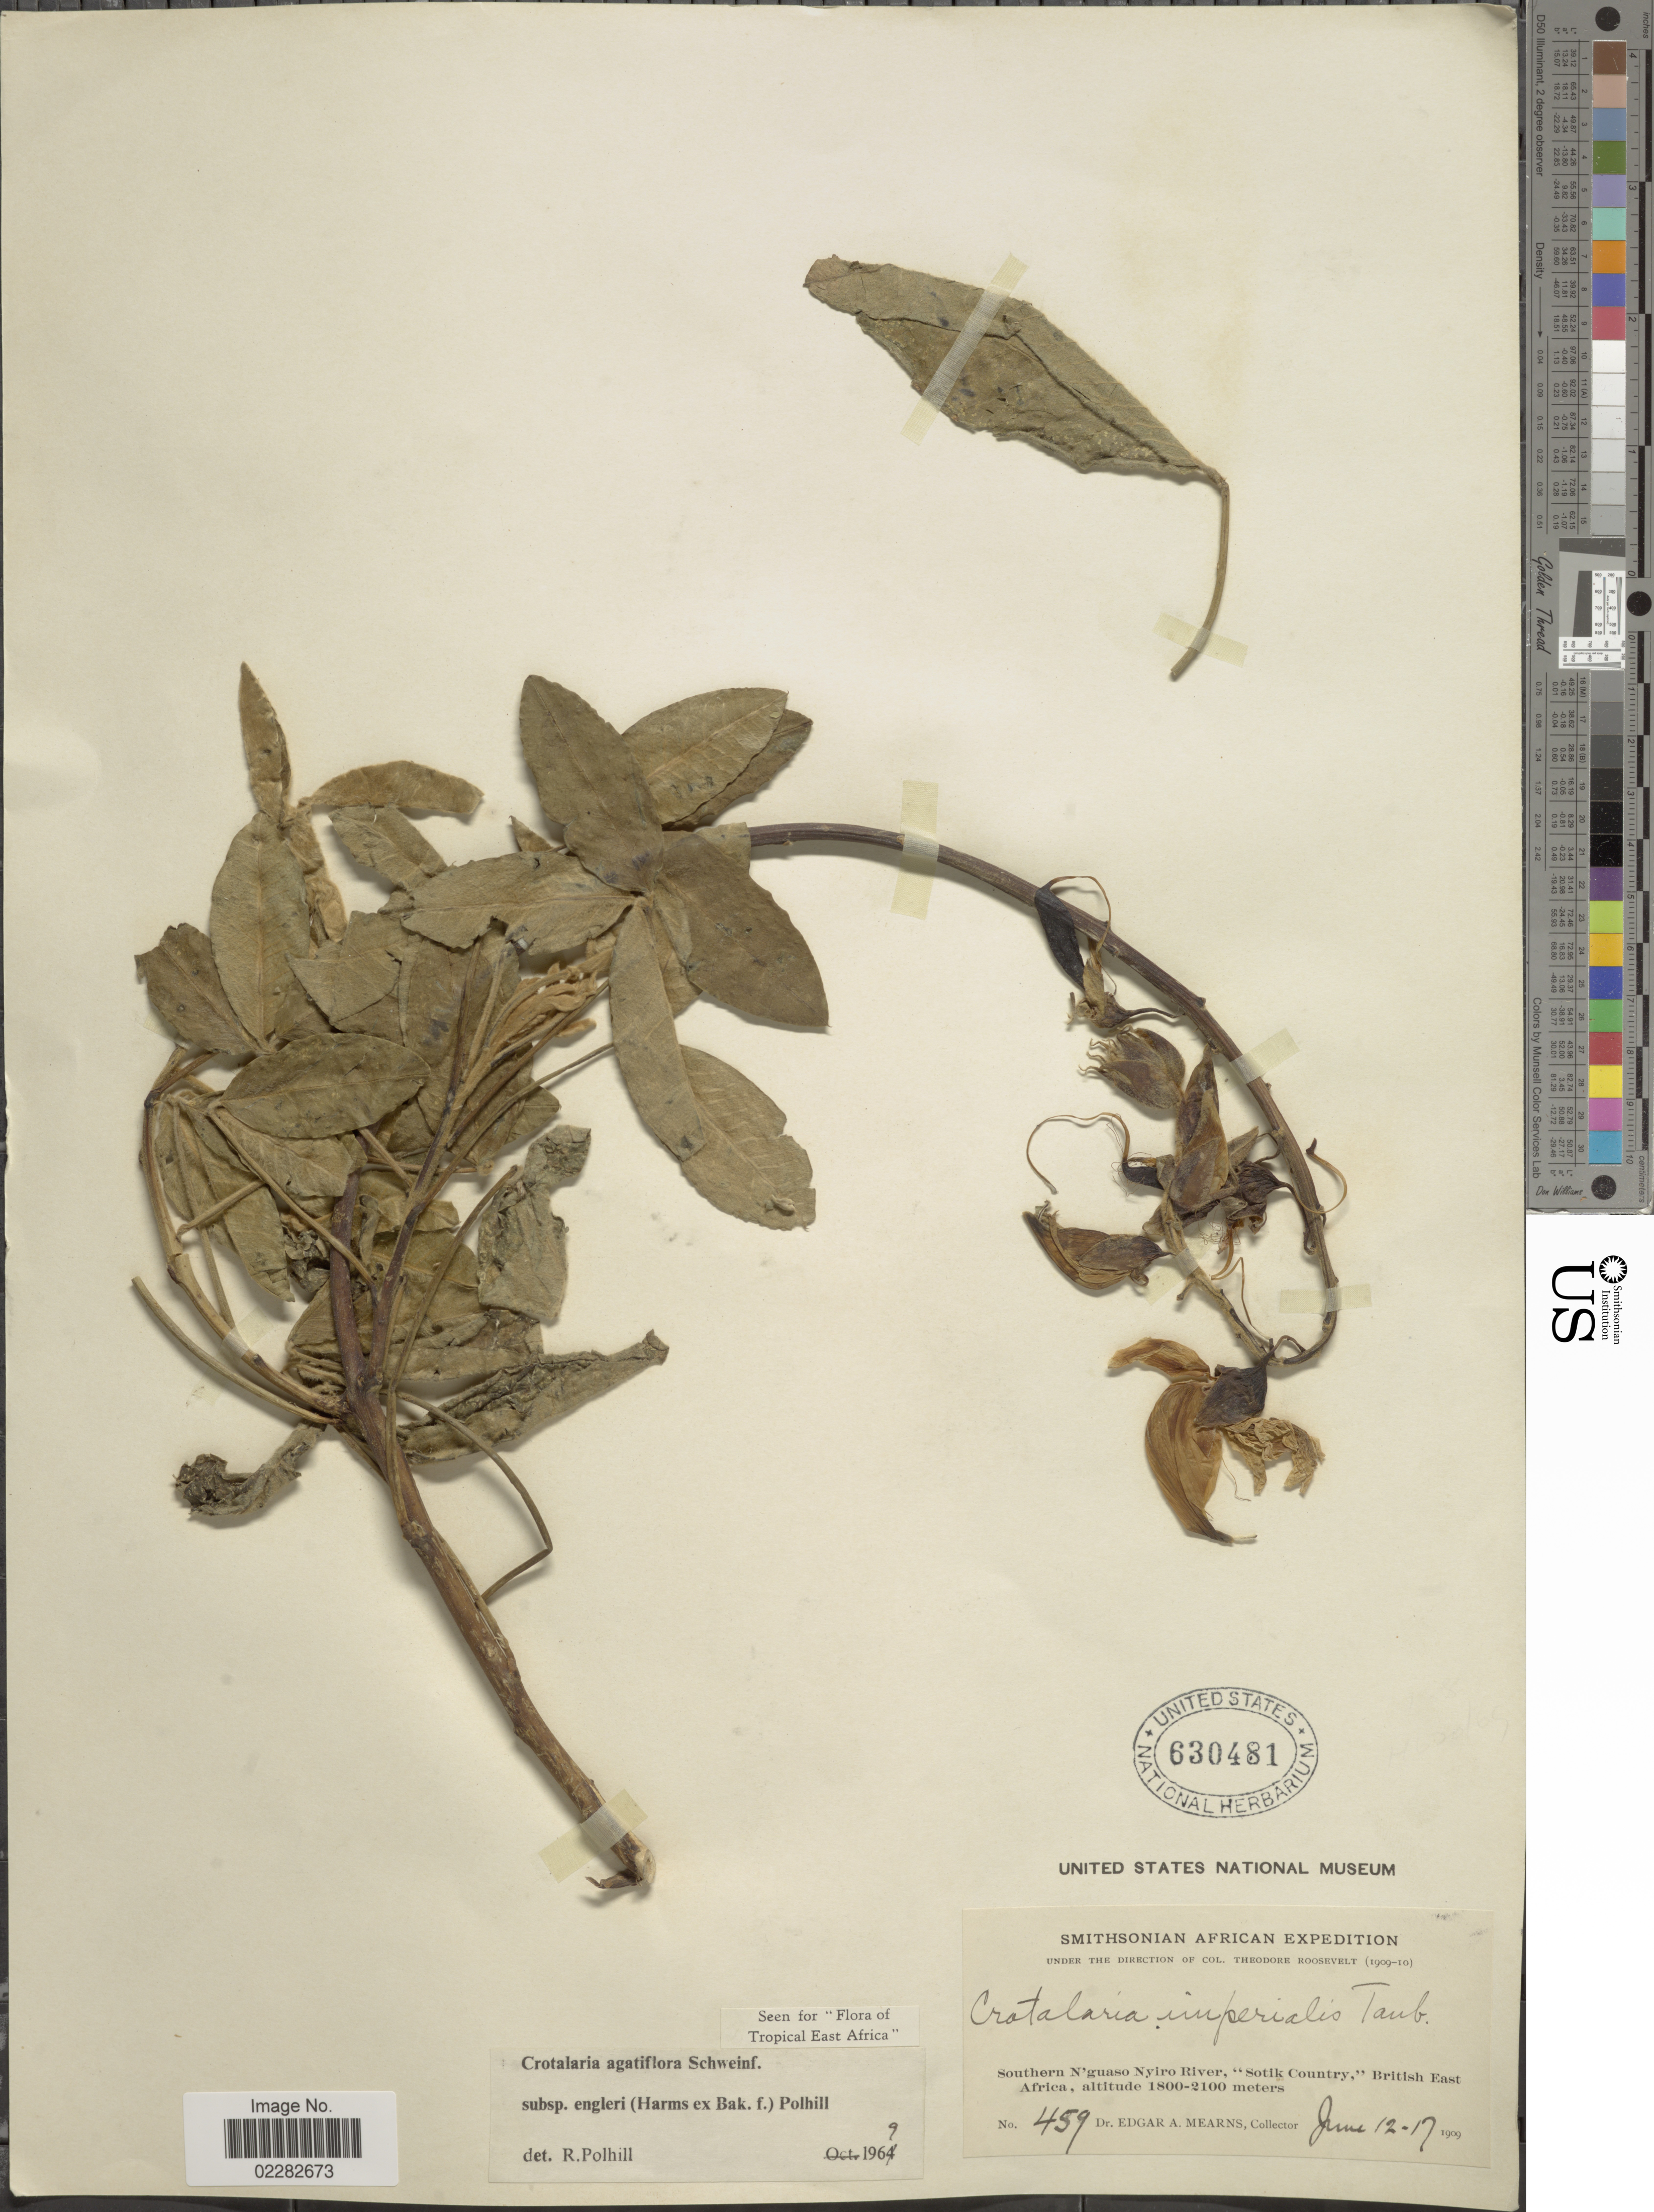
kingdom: Plantae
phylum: Tracheophyta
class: Magnoliopsida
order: Fabales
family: Fabaceae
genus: Crotalaria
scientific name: Crotalaria agatiflora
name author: Schweinf.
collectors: E. A. Mearns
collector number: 459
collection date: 1909-06-12/1909-06-17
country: Kenya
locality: Southern N'guaso Nyiro River, "Sotik Country," British East Africa.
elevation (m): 1800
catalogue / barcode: US 630481